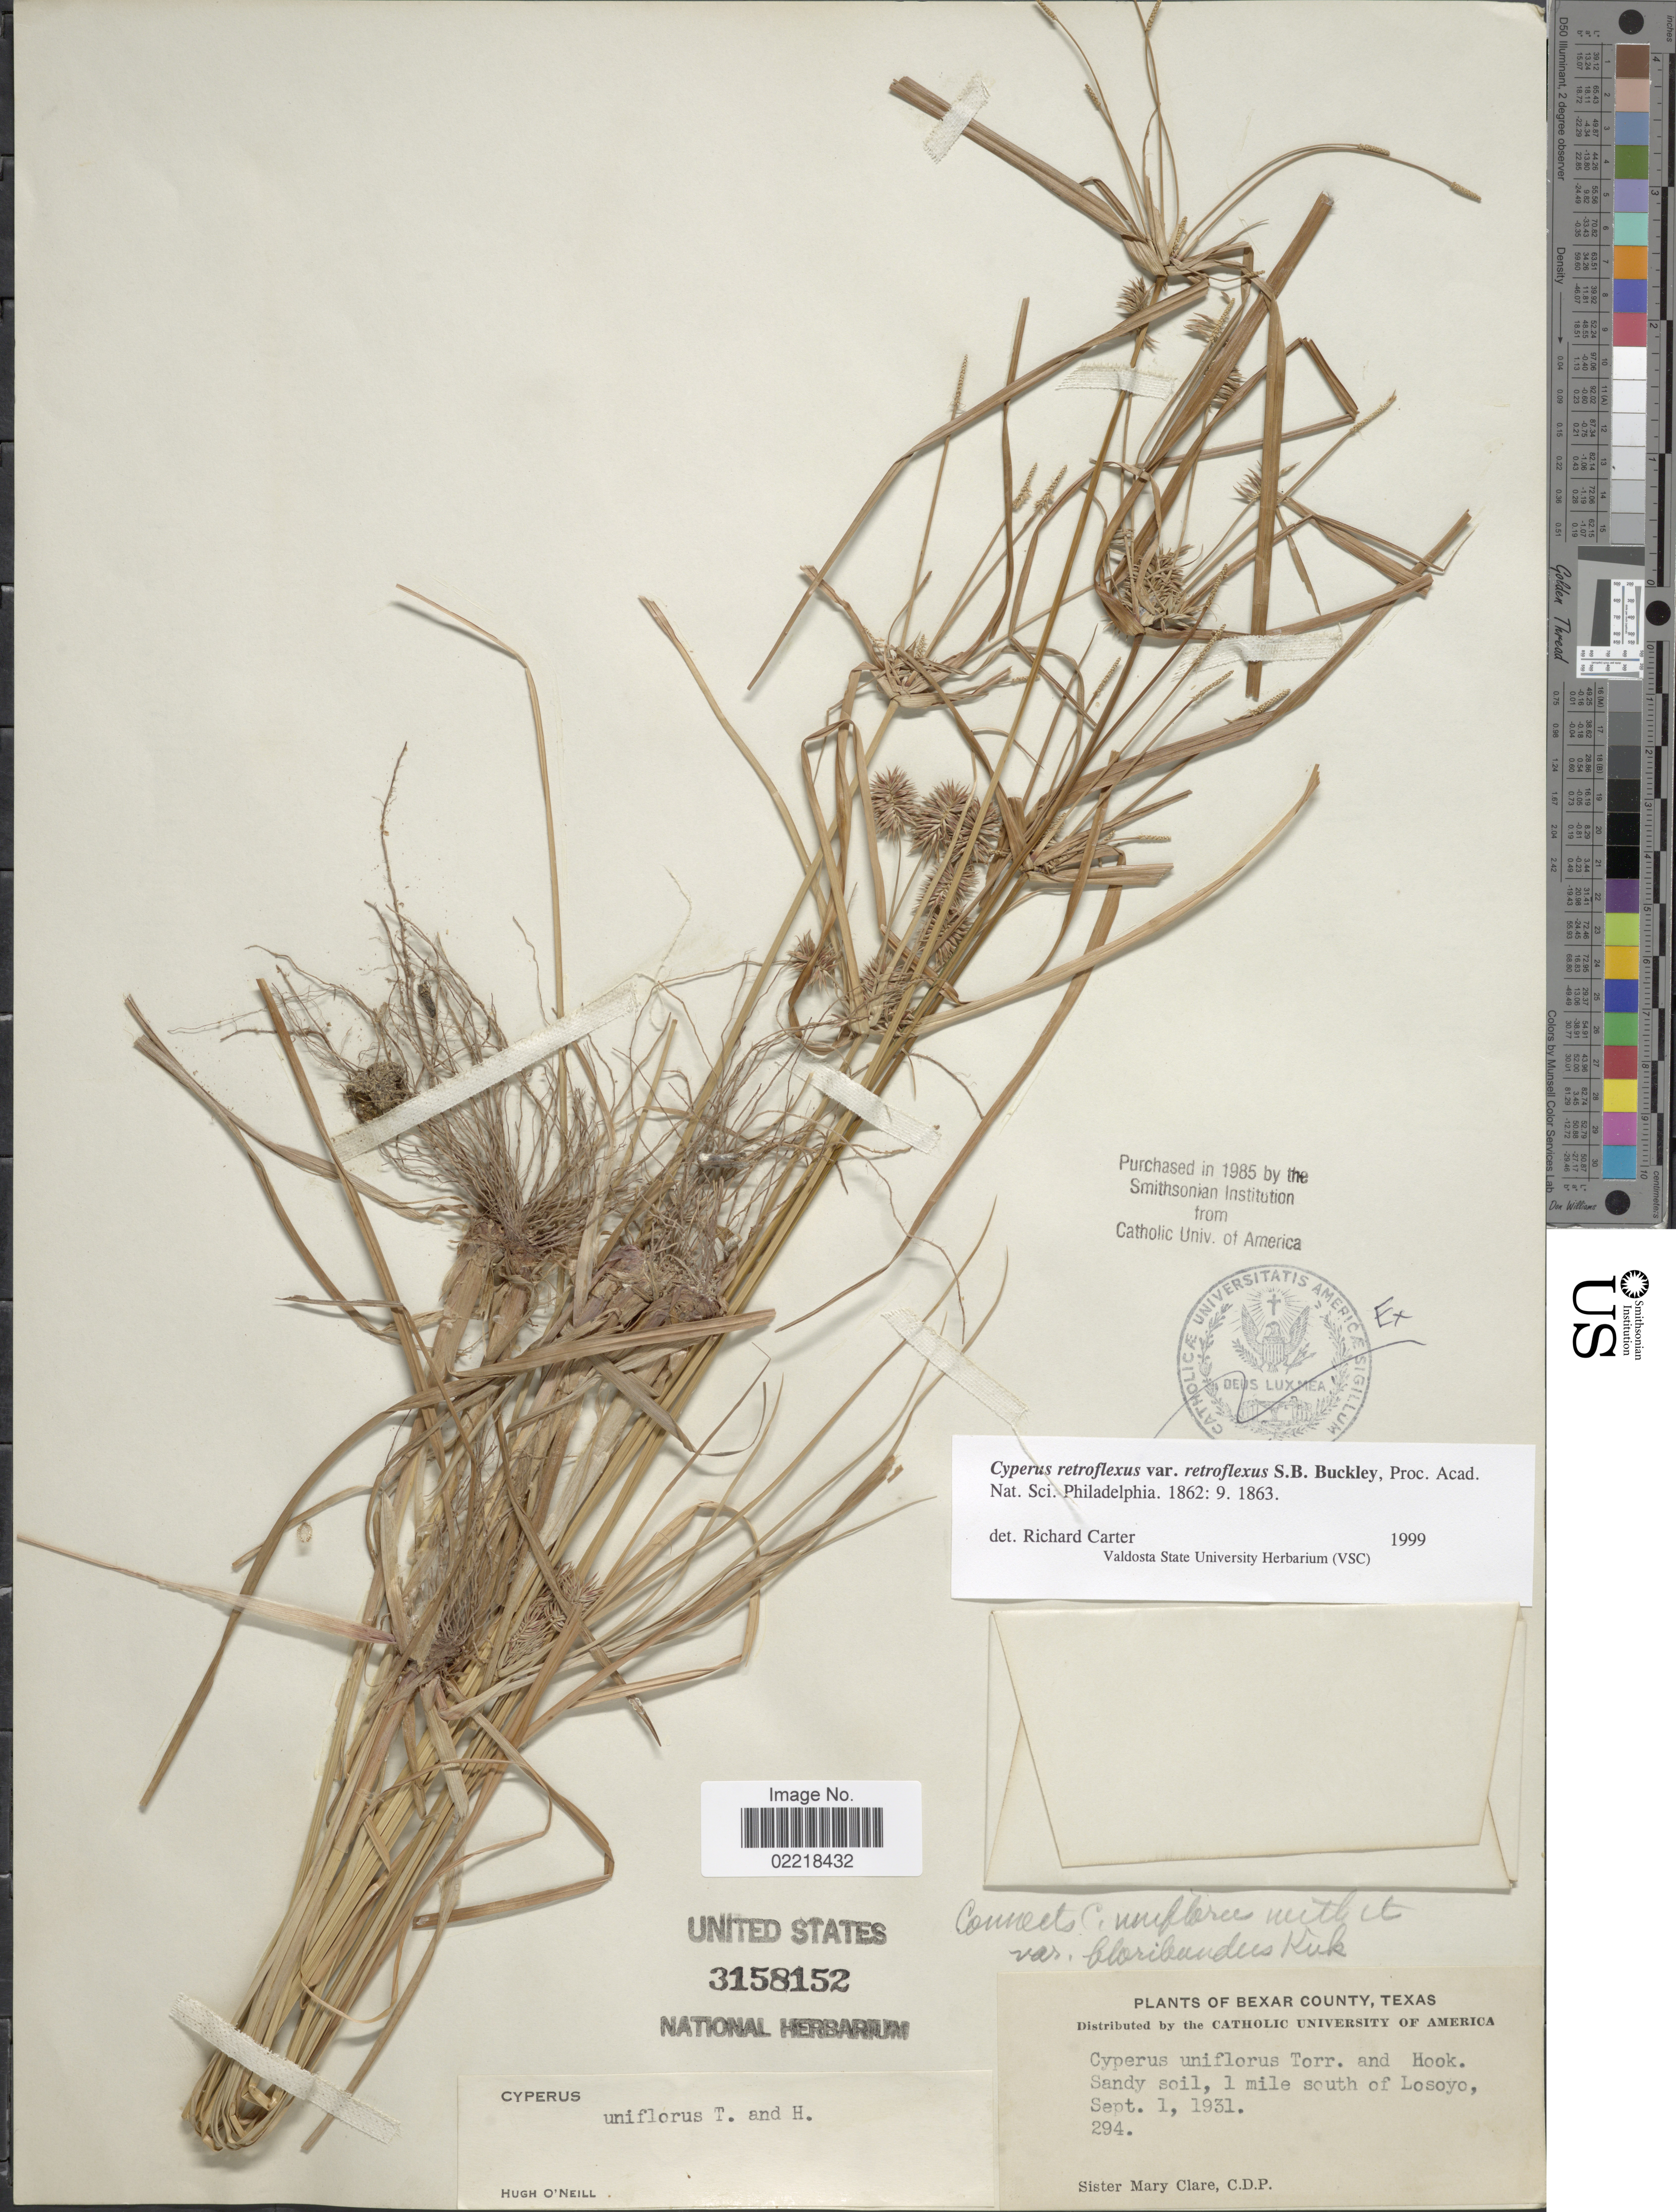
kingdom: Plantae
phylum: Tracheophyta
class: Liliopsida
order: Poales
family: Cyperaceae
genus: Cyperus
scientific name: Cyperus retroflexus var. retroflexus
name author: Buckley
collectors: M. Clare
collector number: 294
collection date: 1931-09-01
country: United States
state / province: Texas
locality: Bexar County, 1 mile south of Losoyo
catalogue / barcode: US 3158152